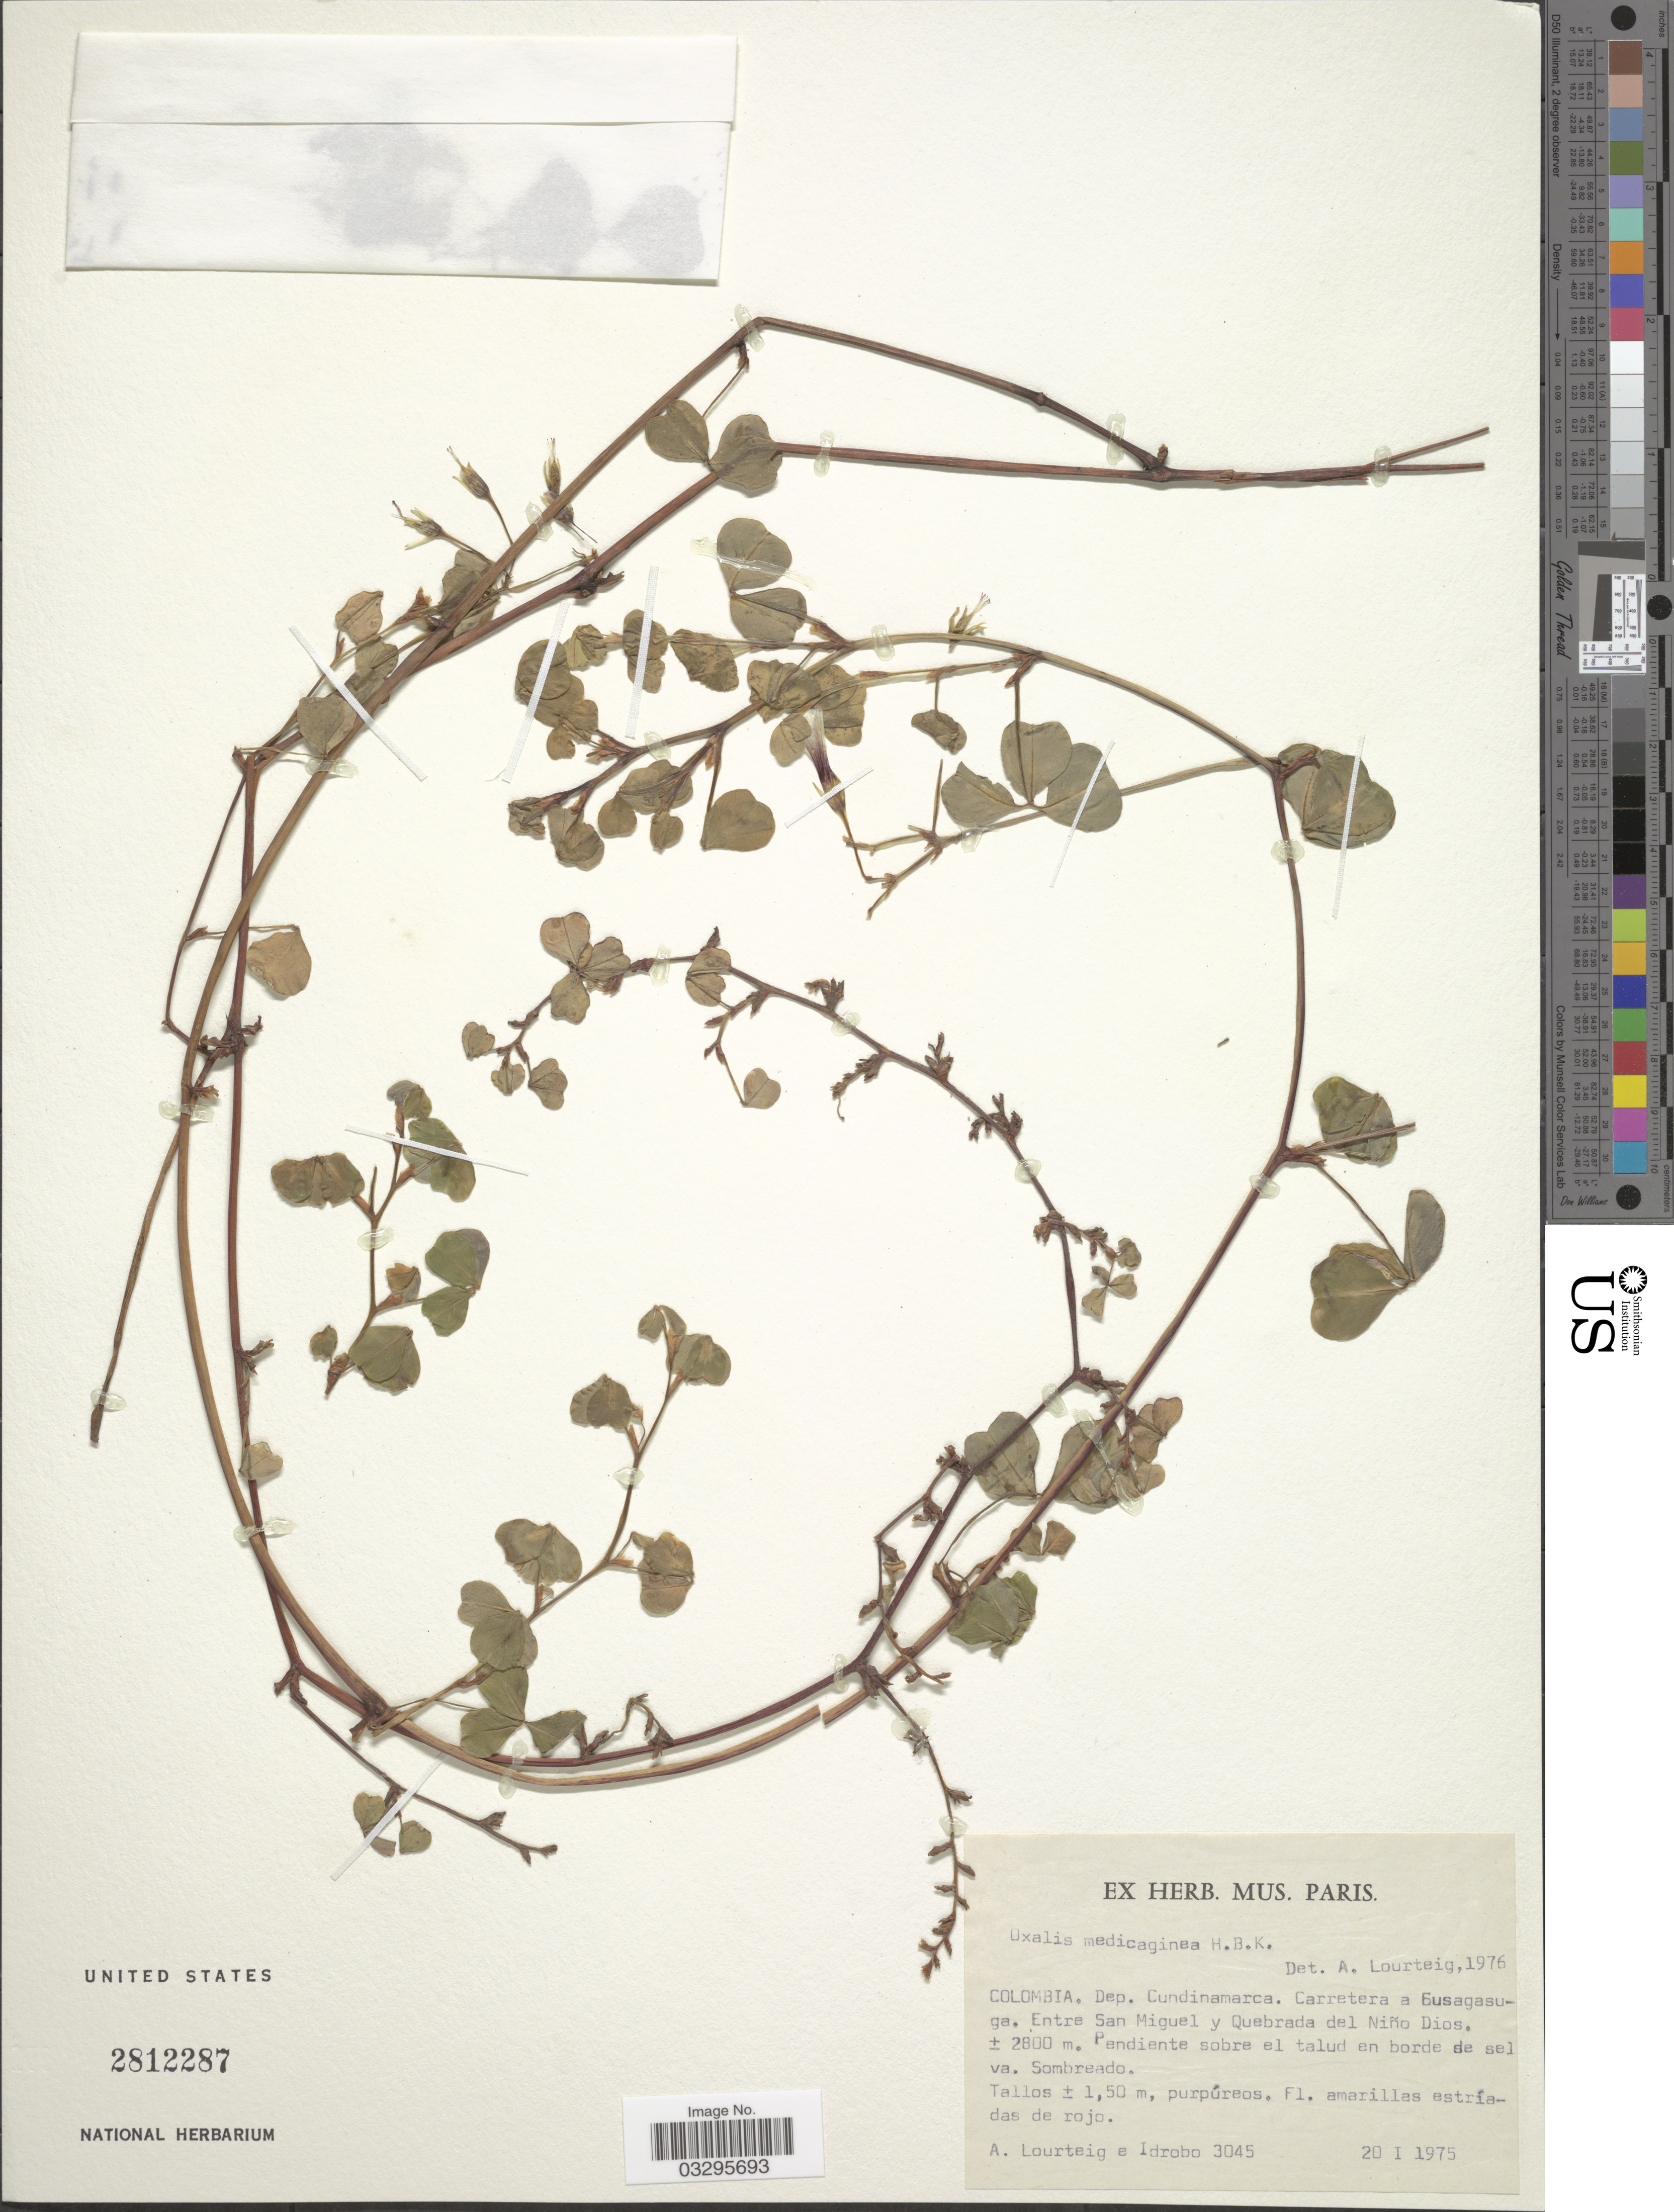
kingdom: Plantae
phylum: Tracheophyta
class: Magnoliopsida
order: Oxalidales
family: Oxalidaceae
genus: Oxalis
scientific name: Oxalis medicaginea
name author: Kunth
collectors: A. Lourteig & -- Idrobo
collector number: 3045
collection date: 1975-01-20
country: Colombia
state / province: Cundinamarca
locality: Dep. Cundinamarca. Carretera a Fusagasuga. Entre San Miguel y Quebrada del Niño Dios.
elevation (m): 2800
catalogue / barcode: US 2812287